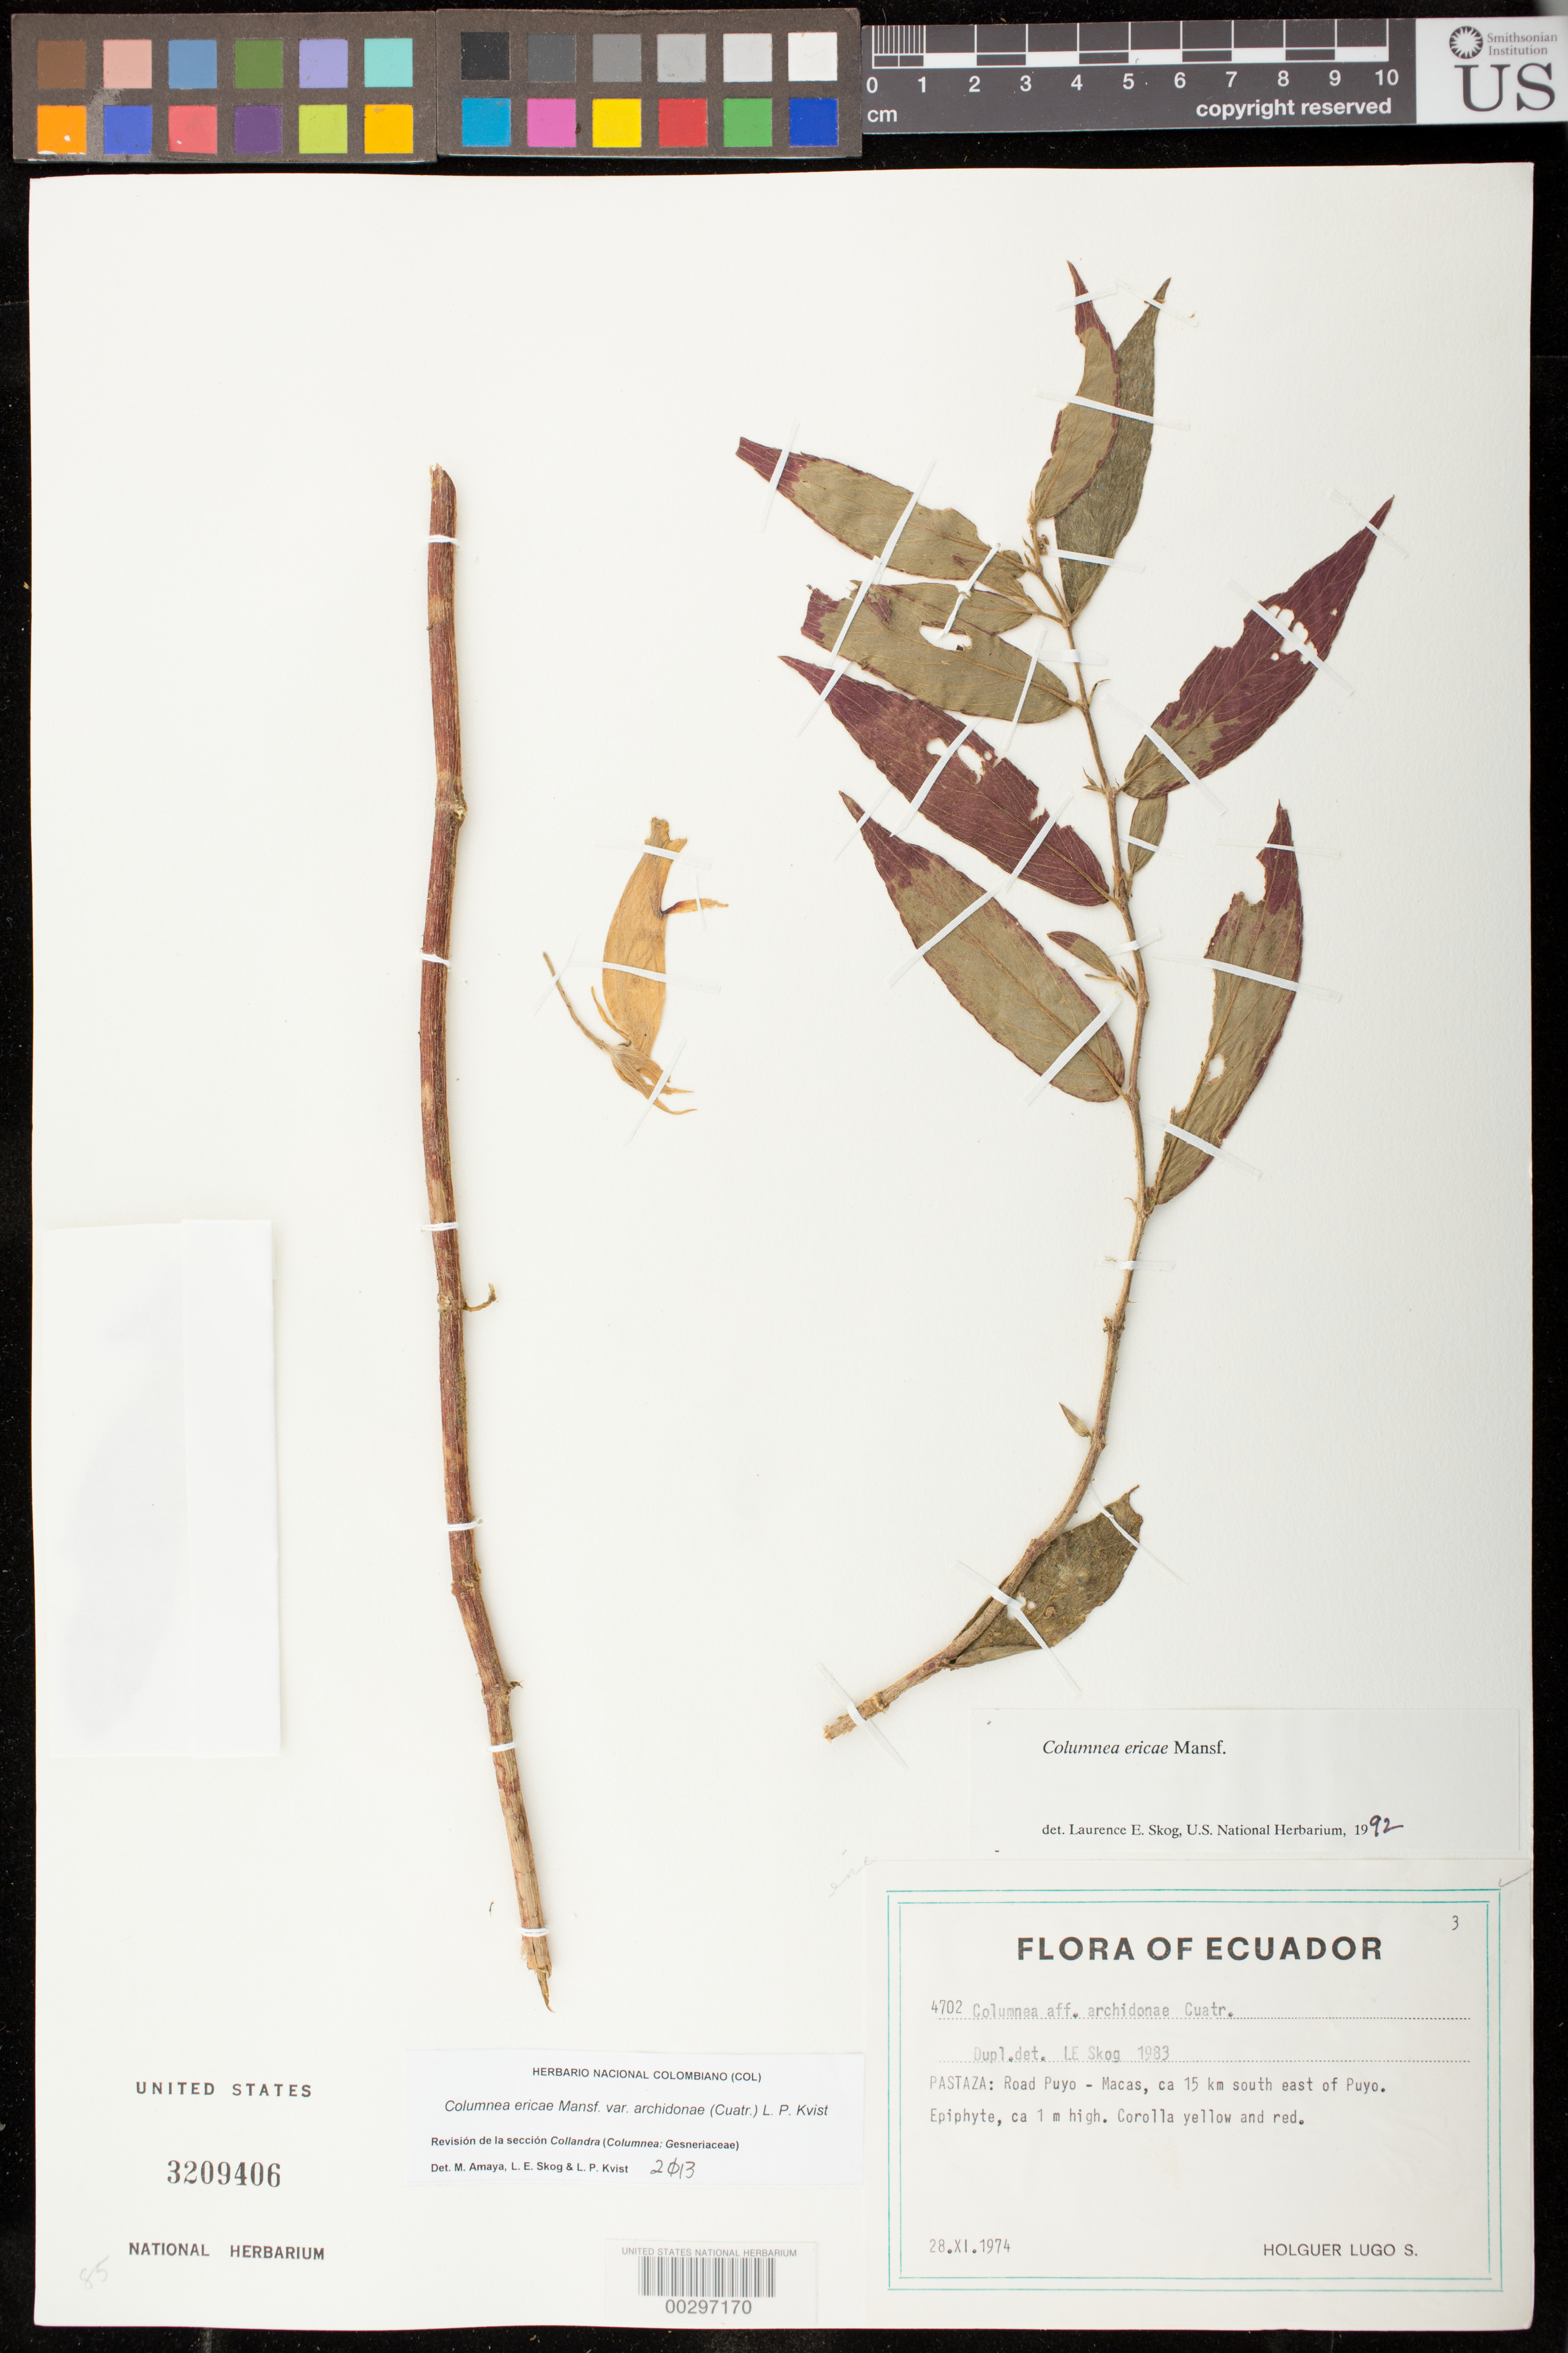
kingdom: Plantae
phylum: Tracheophyta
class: Magnoliopsida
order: Lamiales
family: Gesneriaceae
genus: Columnea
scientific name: Columnea ericae var. archidonae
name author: (Cuatrec.) L.P. Kvist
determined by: Amaya-Márquez, M.; Skog, Laurence E.; Kvist, L. P.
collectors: H. Lugo S.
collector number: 4702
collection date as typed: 28 Nov 1974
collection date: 1974-11-28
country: Ecuador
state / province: Pastaza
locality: SE of Puyo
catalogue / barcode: US 3209406